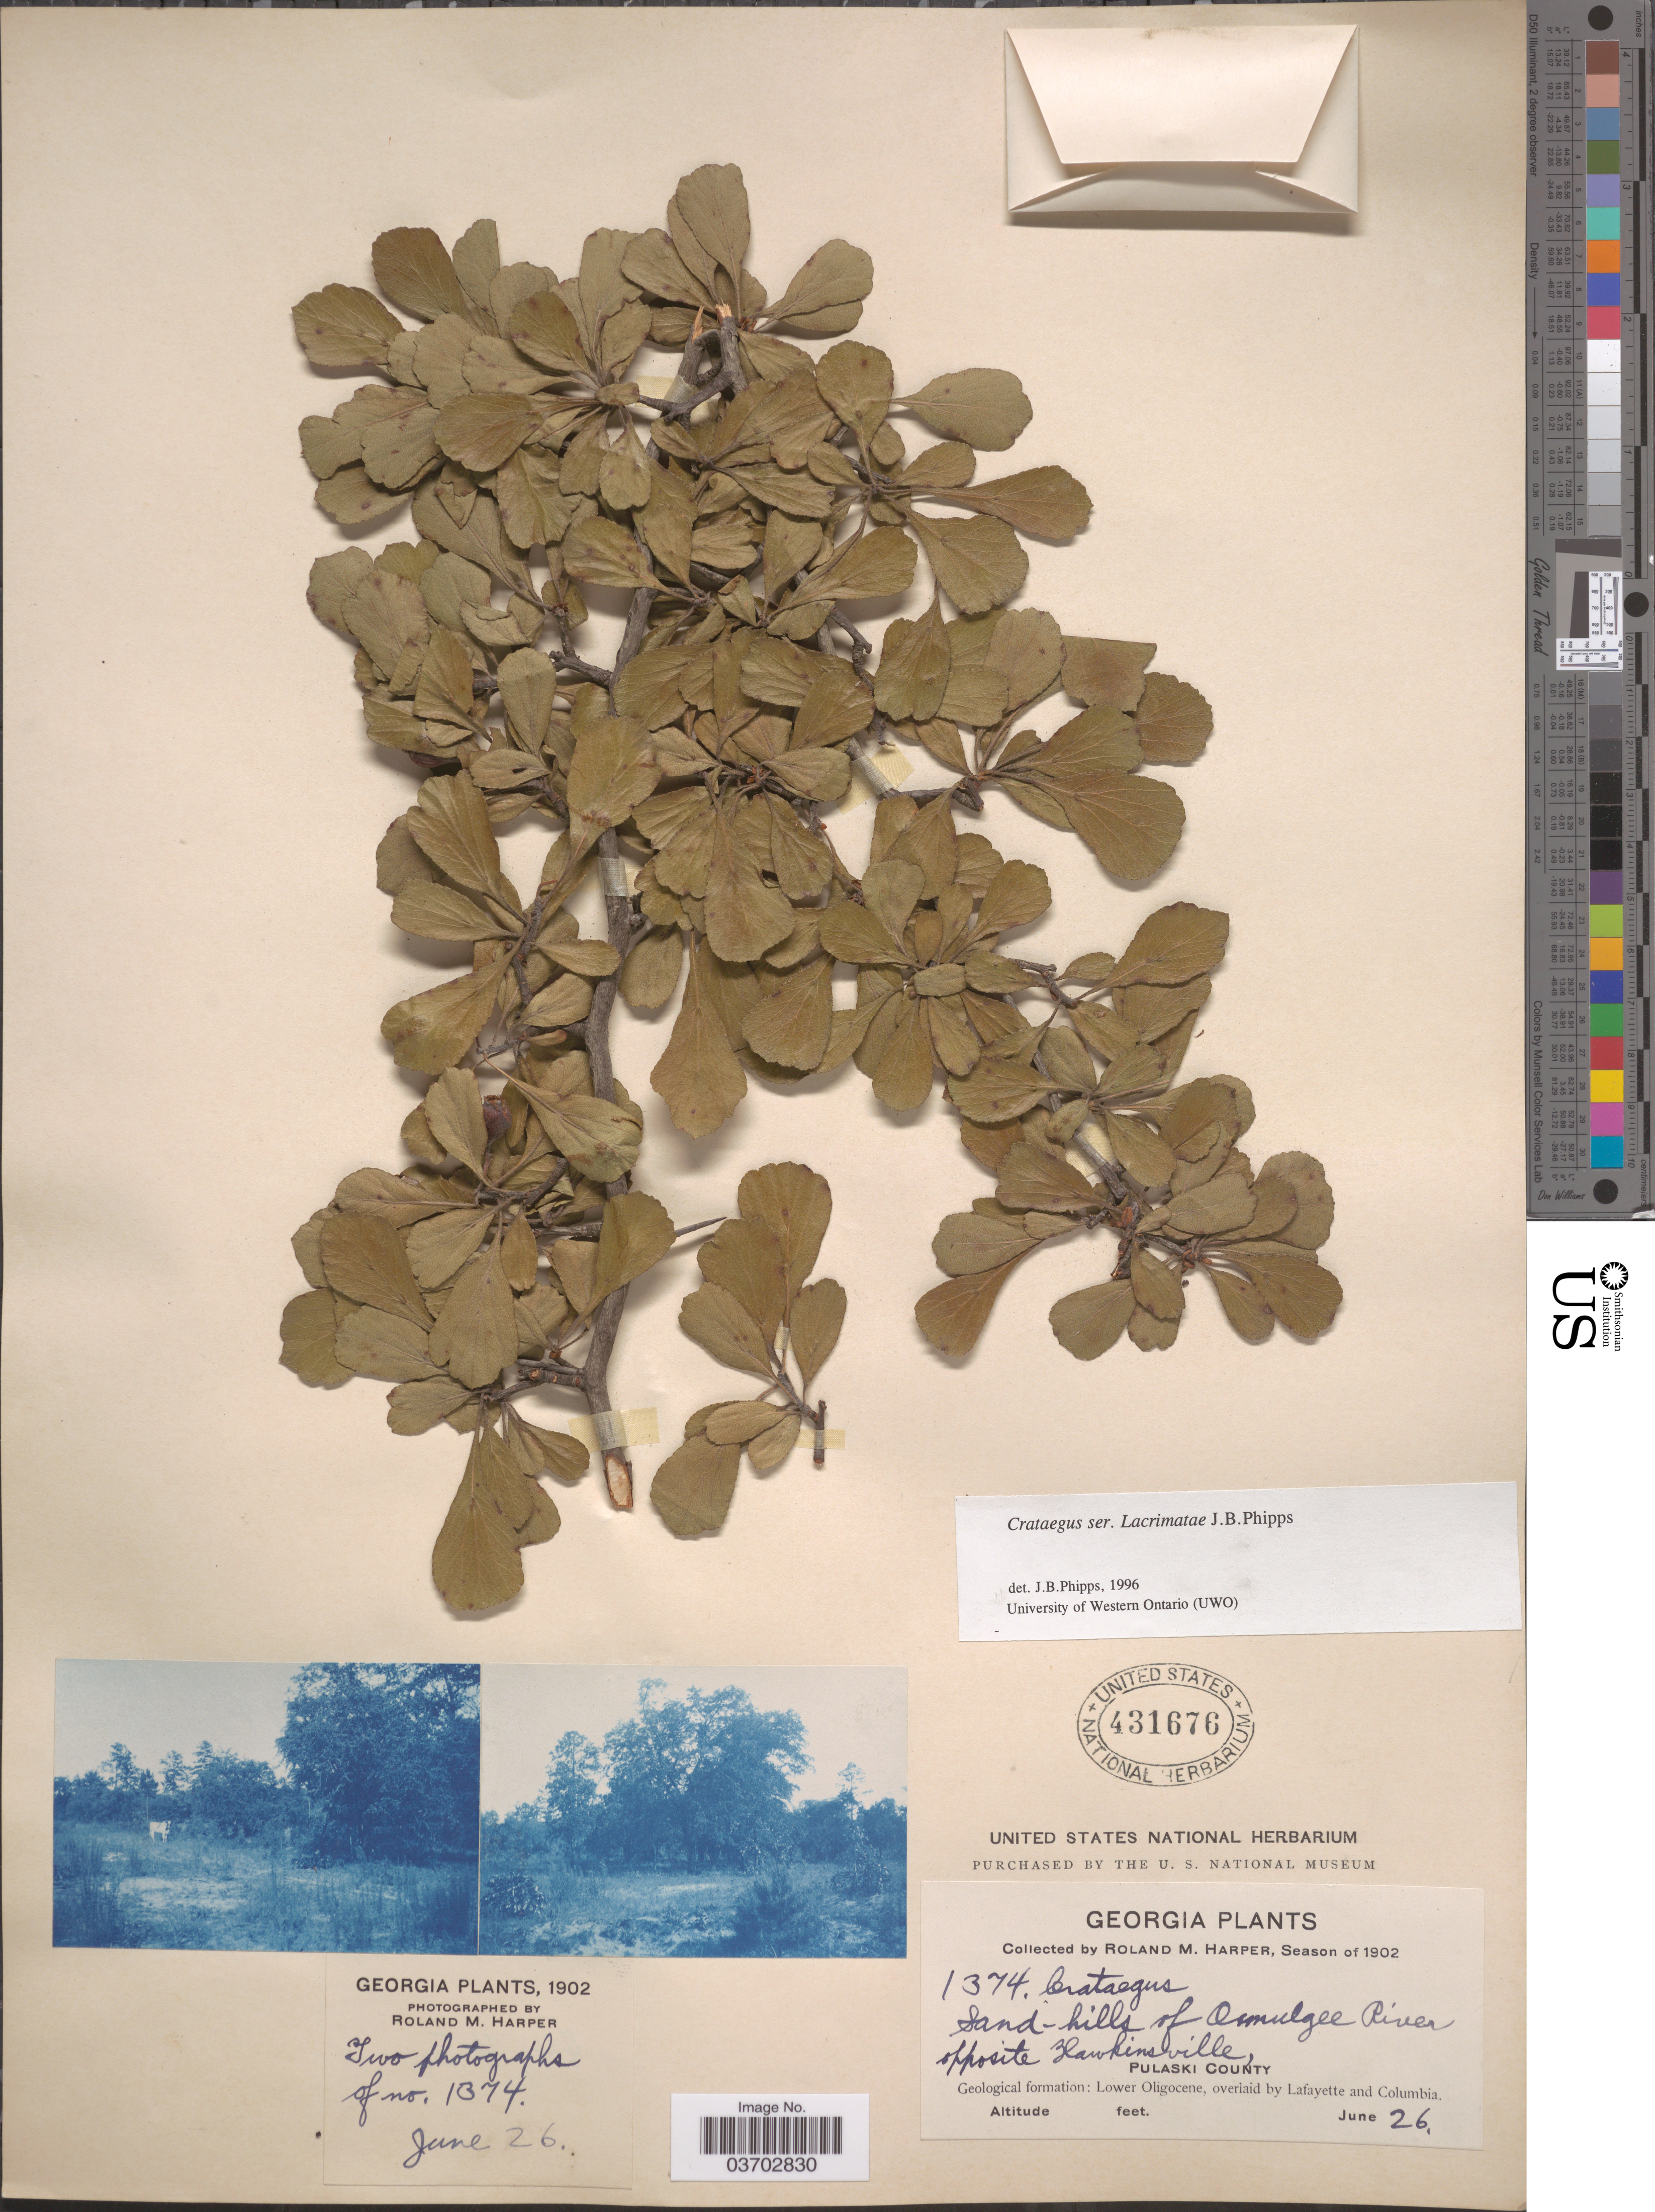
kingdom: Plantae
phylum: Tracheophyta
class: Magnoliopsida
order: Rosales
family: Rosaceae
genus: Crataegus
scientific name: Crataegus sp.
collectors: R. M. Harper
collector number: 1374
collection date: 1902-06-26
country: United States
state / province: Georgia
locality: Sand-hills of Ocmulgee River opposite Hawkinsville, Pulaski County. Geological formation: Lower Oligocene, overlaid by Lafayette and Columbia.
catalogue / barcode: US 431676